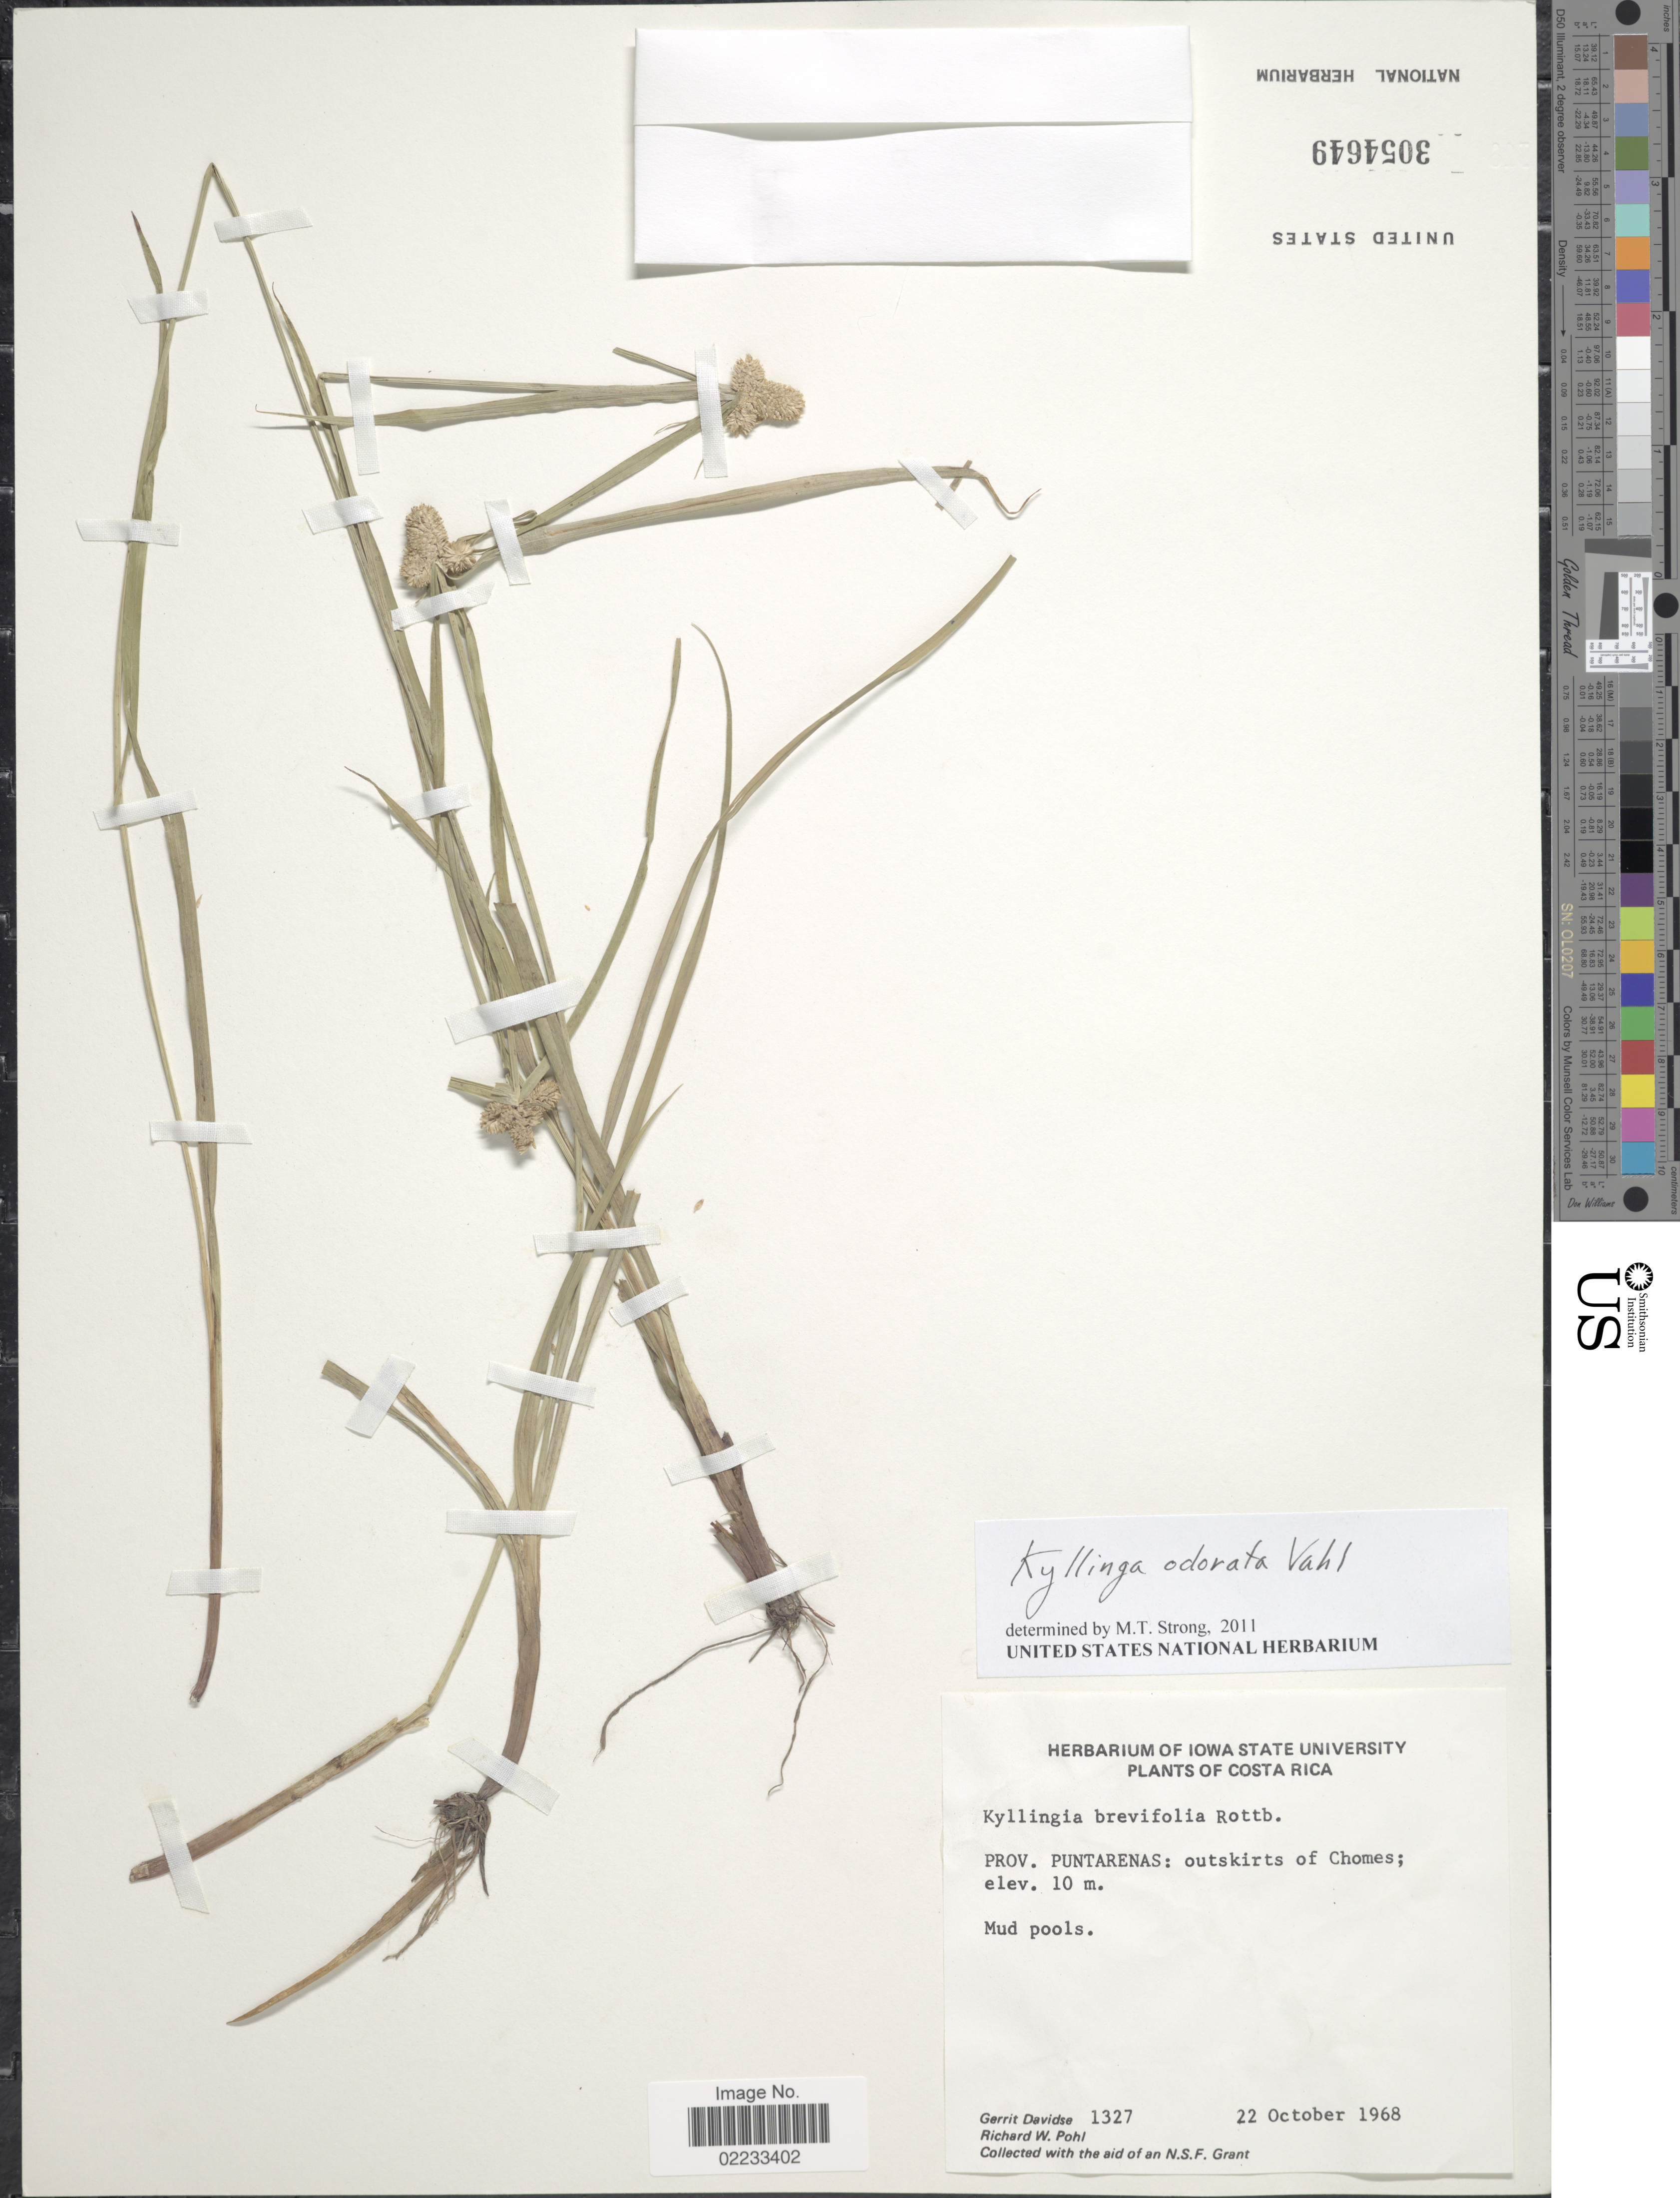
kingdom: Plantae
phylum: Tracheophyta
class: Liliopsida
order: Poales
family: Cyperaceae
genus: Cyperus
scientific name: Cyperus sesquiflorus subsp. sesquiflorus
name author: (Torr.) Mattf. & Kük.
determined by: Strong, M. T., (US), Smithsonian Institution - National Museum of Natural History (UNITED STATES)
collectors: G. Davidse, R. W. Pohl & N. Grant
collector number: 1327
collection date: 1968-10-22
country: Costa Rica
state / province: Puntarenas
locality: Outskirts of Chomes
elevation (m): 10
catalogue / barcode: US 3054649